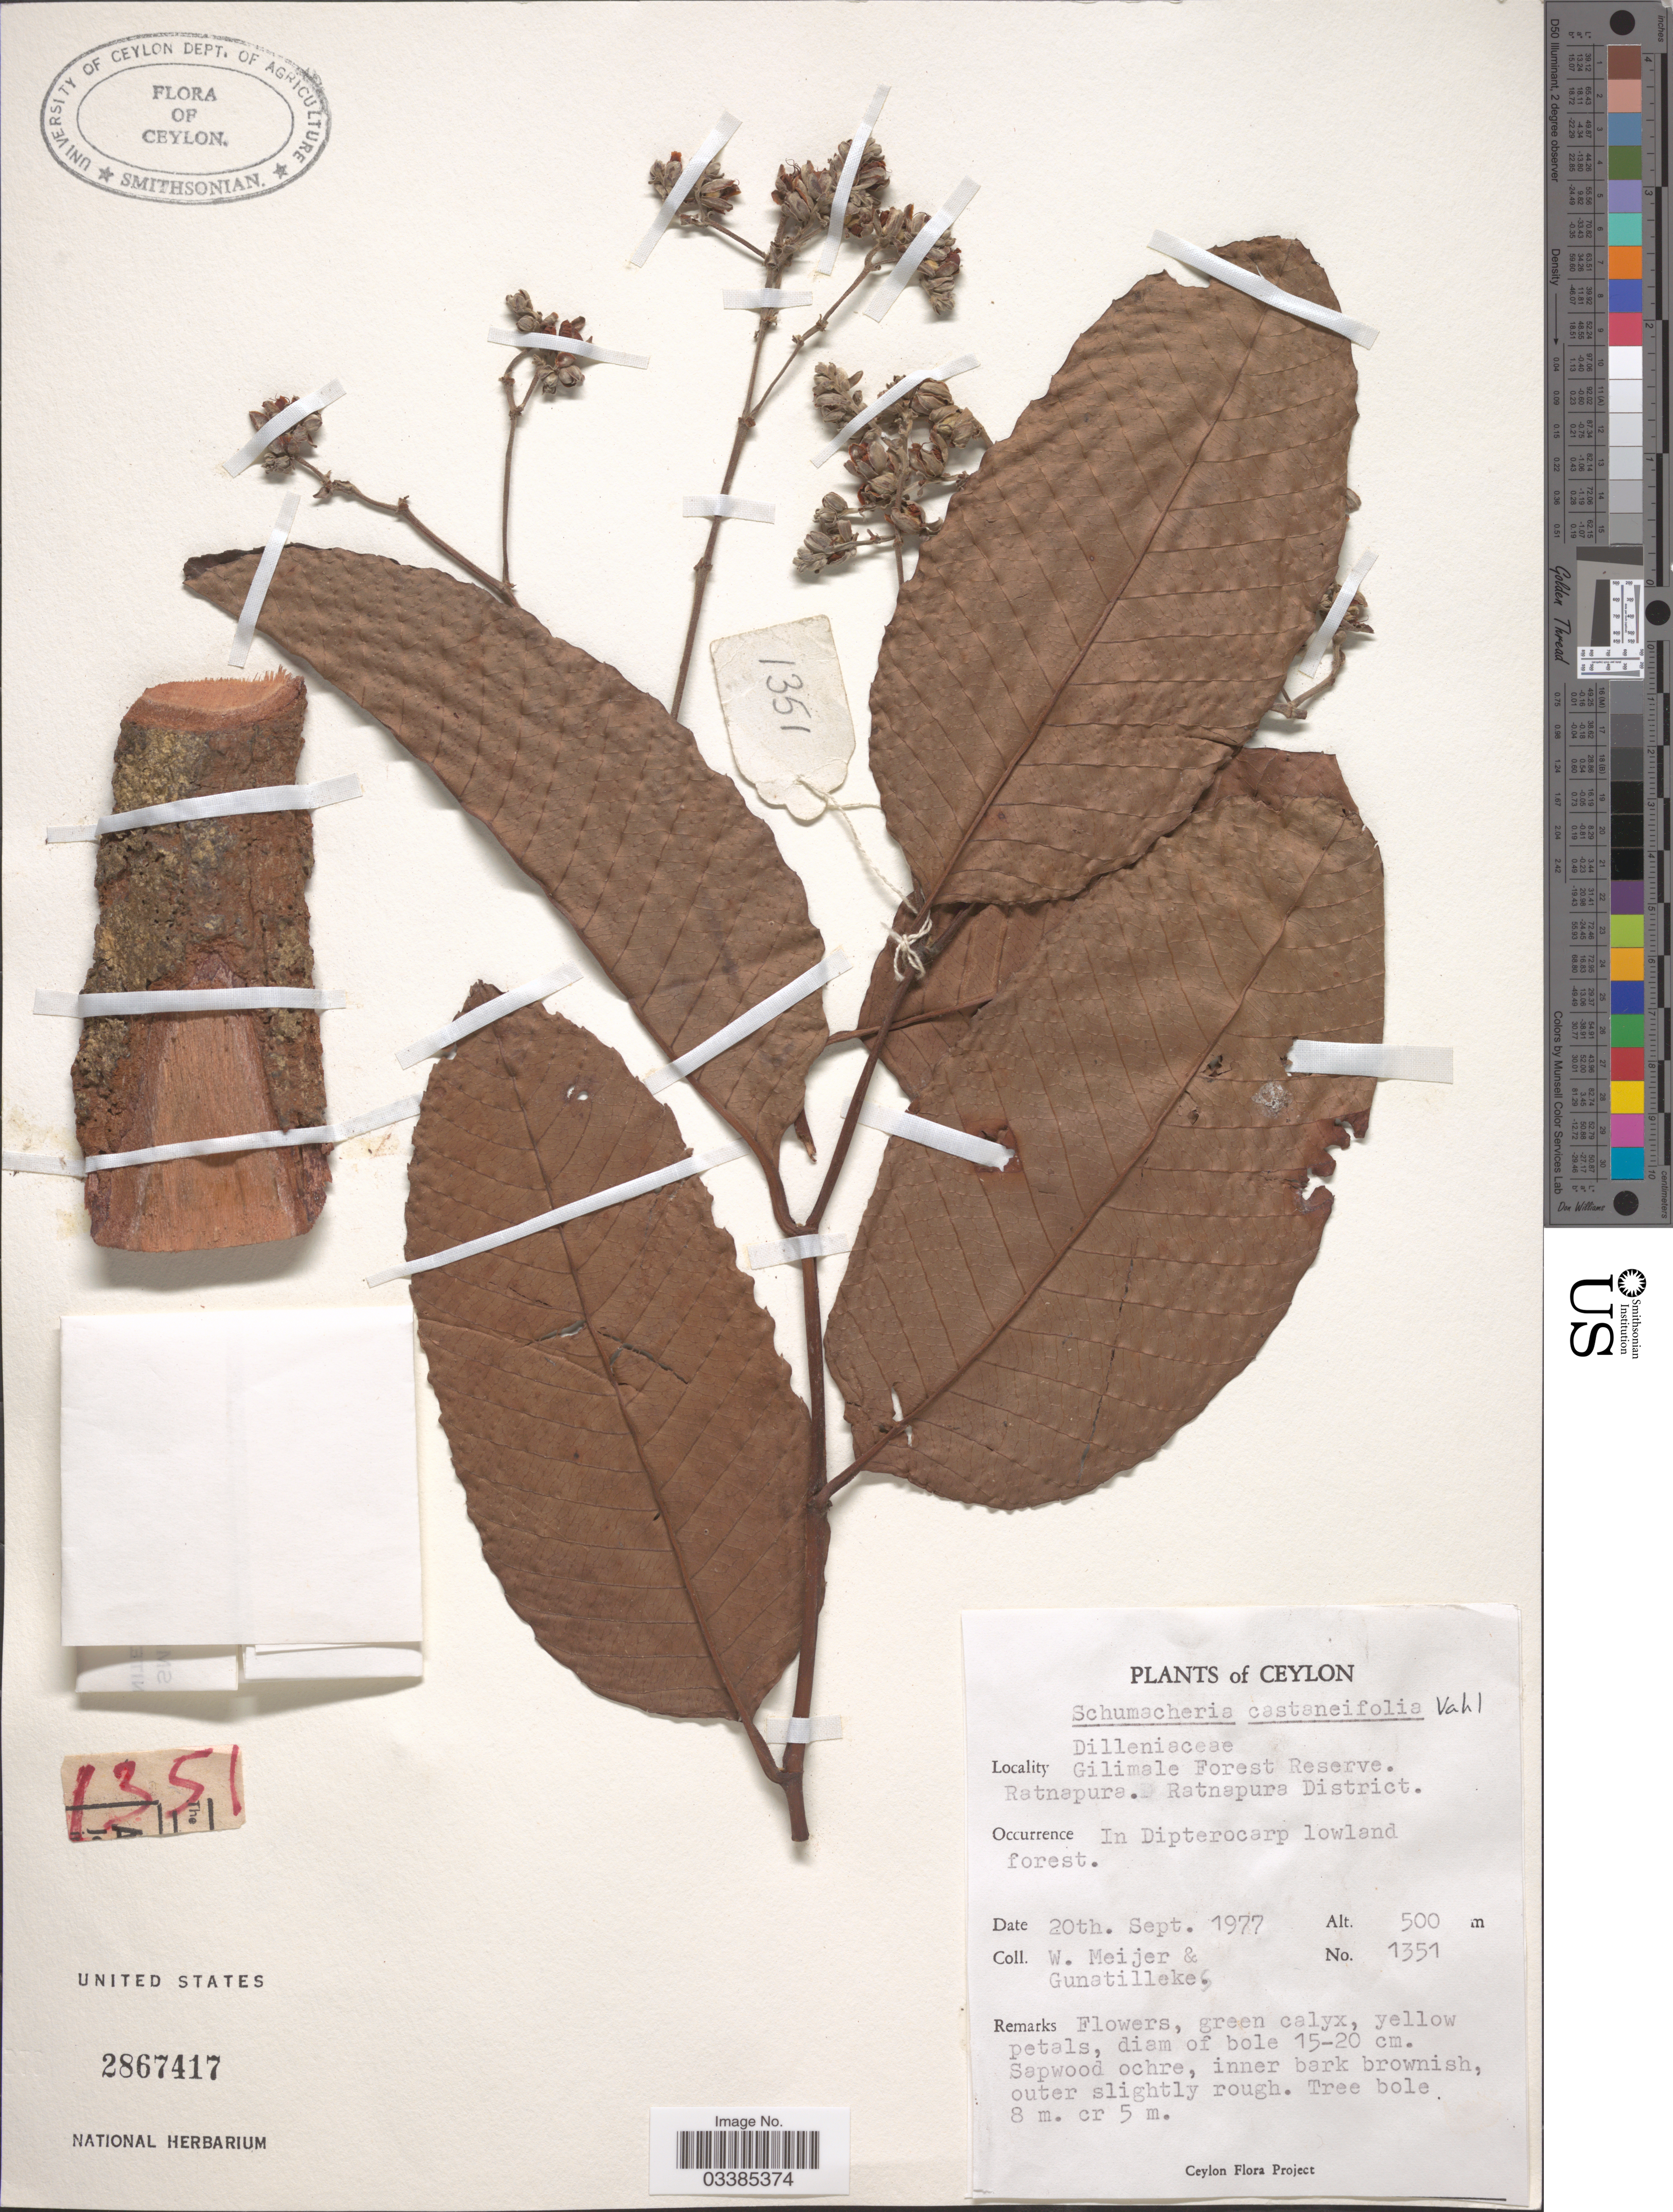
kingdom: Plantae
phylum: Tracheophyta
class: Magnoliopsida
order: Dilleniales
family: Dilleniaceae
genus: Schumacheria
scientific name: Schumacheria castaneifolia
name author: Vahl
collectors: W. Meijer & -- Gunatilleke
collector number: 1351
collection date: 1977-09-20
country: Sri Lanka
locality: Ceylon. Gilimale Forest Reserve. Ratnapura. Ratnapura District.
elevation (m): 500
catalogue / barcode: US 2867417